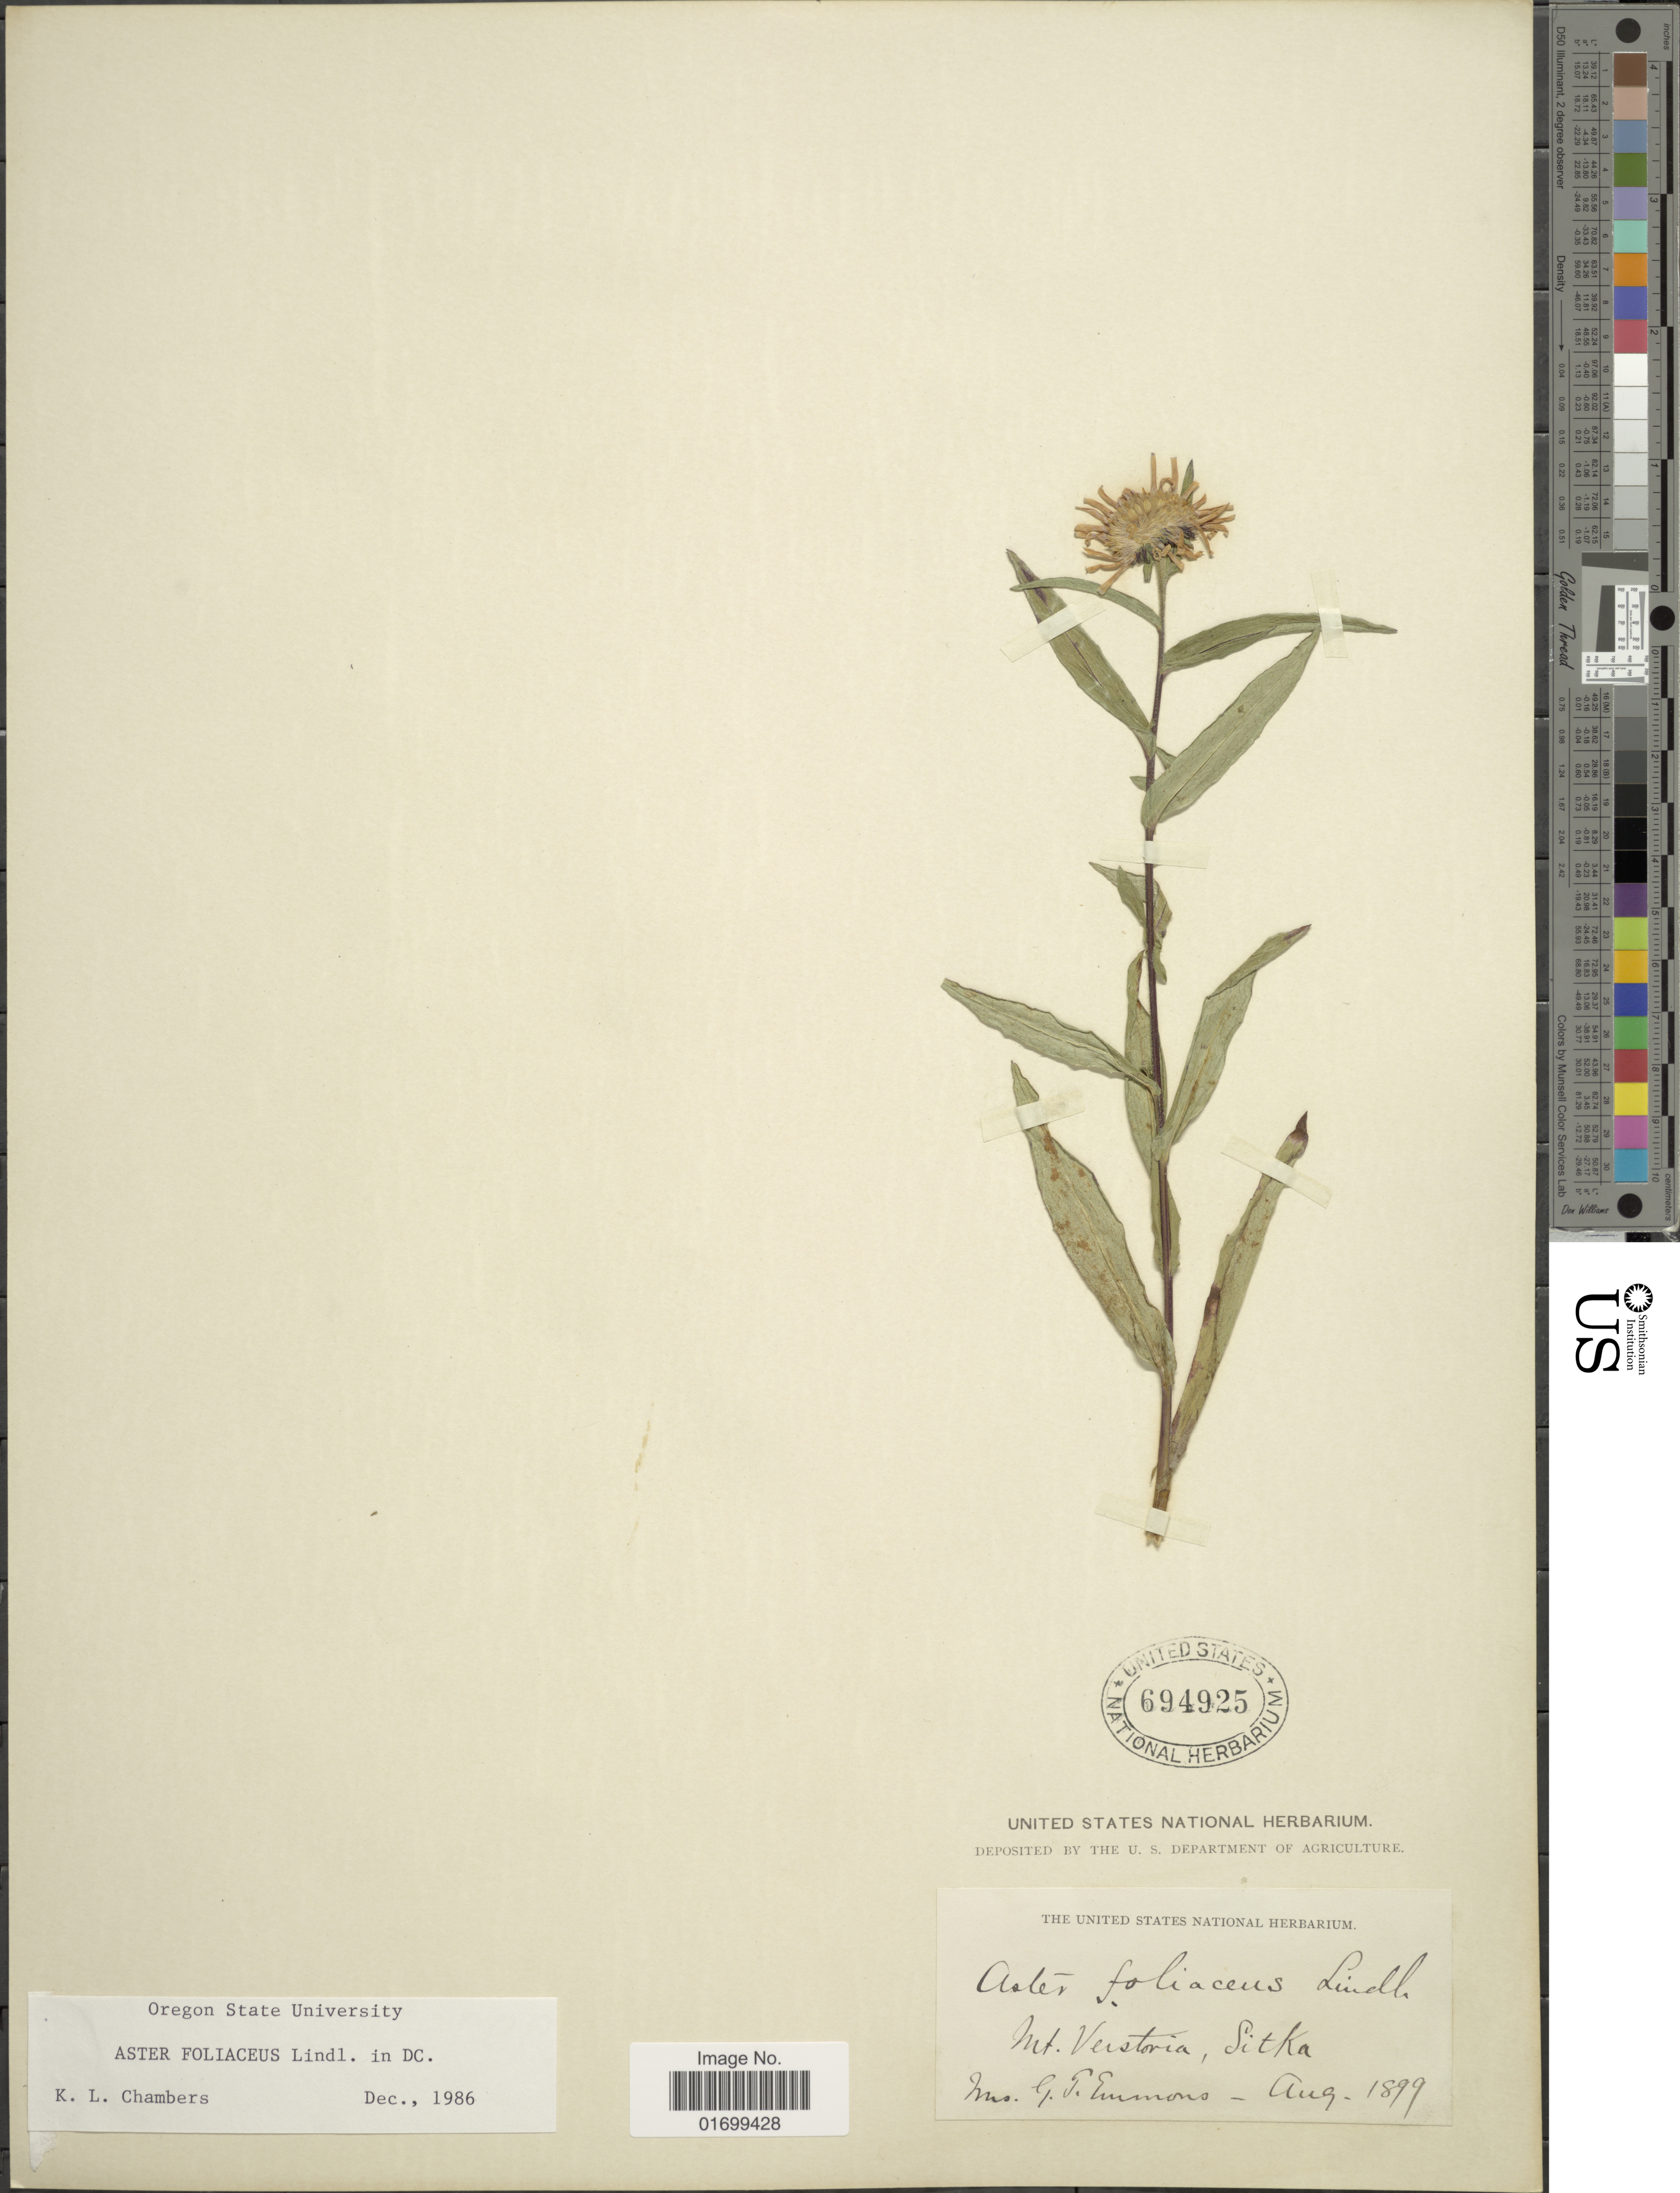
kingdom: Plantae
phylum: Tracheophyta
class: Magnoliopsida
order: Asterales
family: Asteraceae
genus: Symphyotrichum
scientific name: Symphyotrichum foliaceum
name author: (Lindl. ex DC.) G.L. Nesom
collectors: G. Emmons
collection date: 1899-08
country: United States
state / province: Alaska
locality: Mt. Verstovia, Sitka.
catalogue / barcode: US 694925